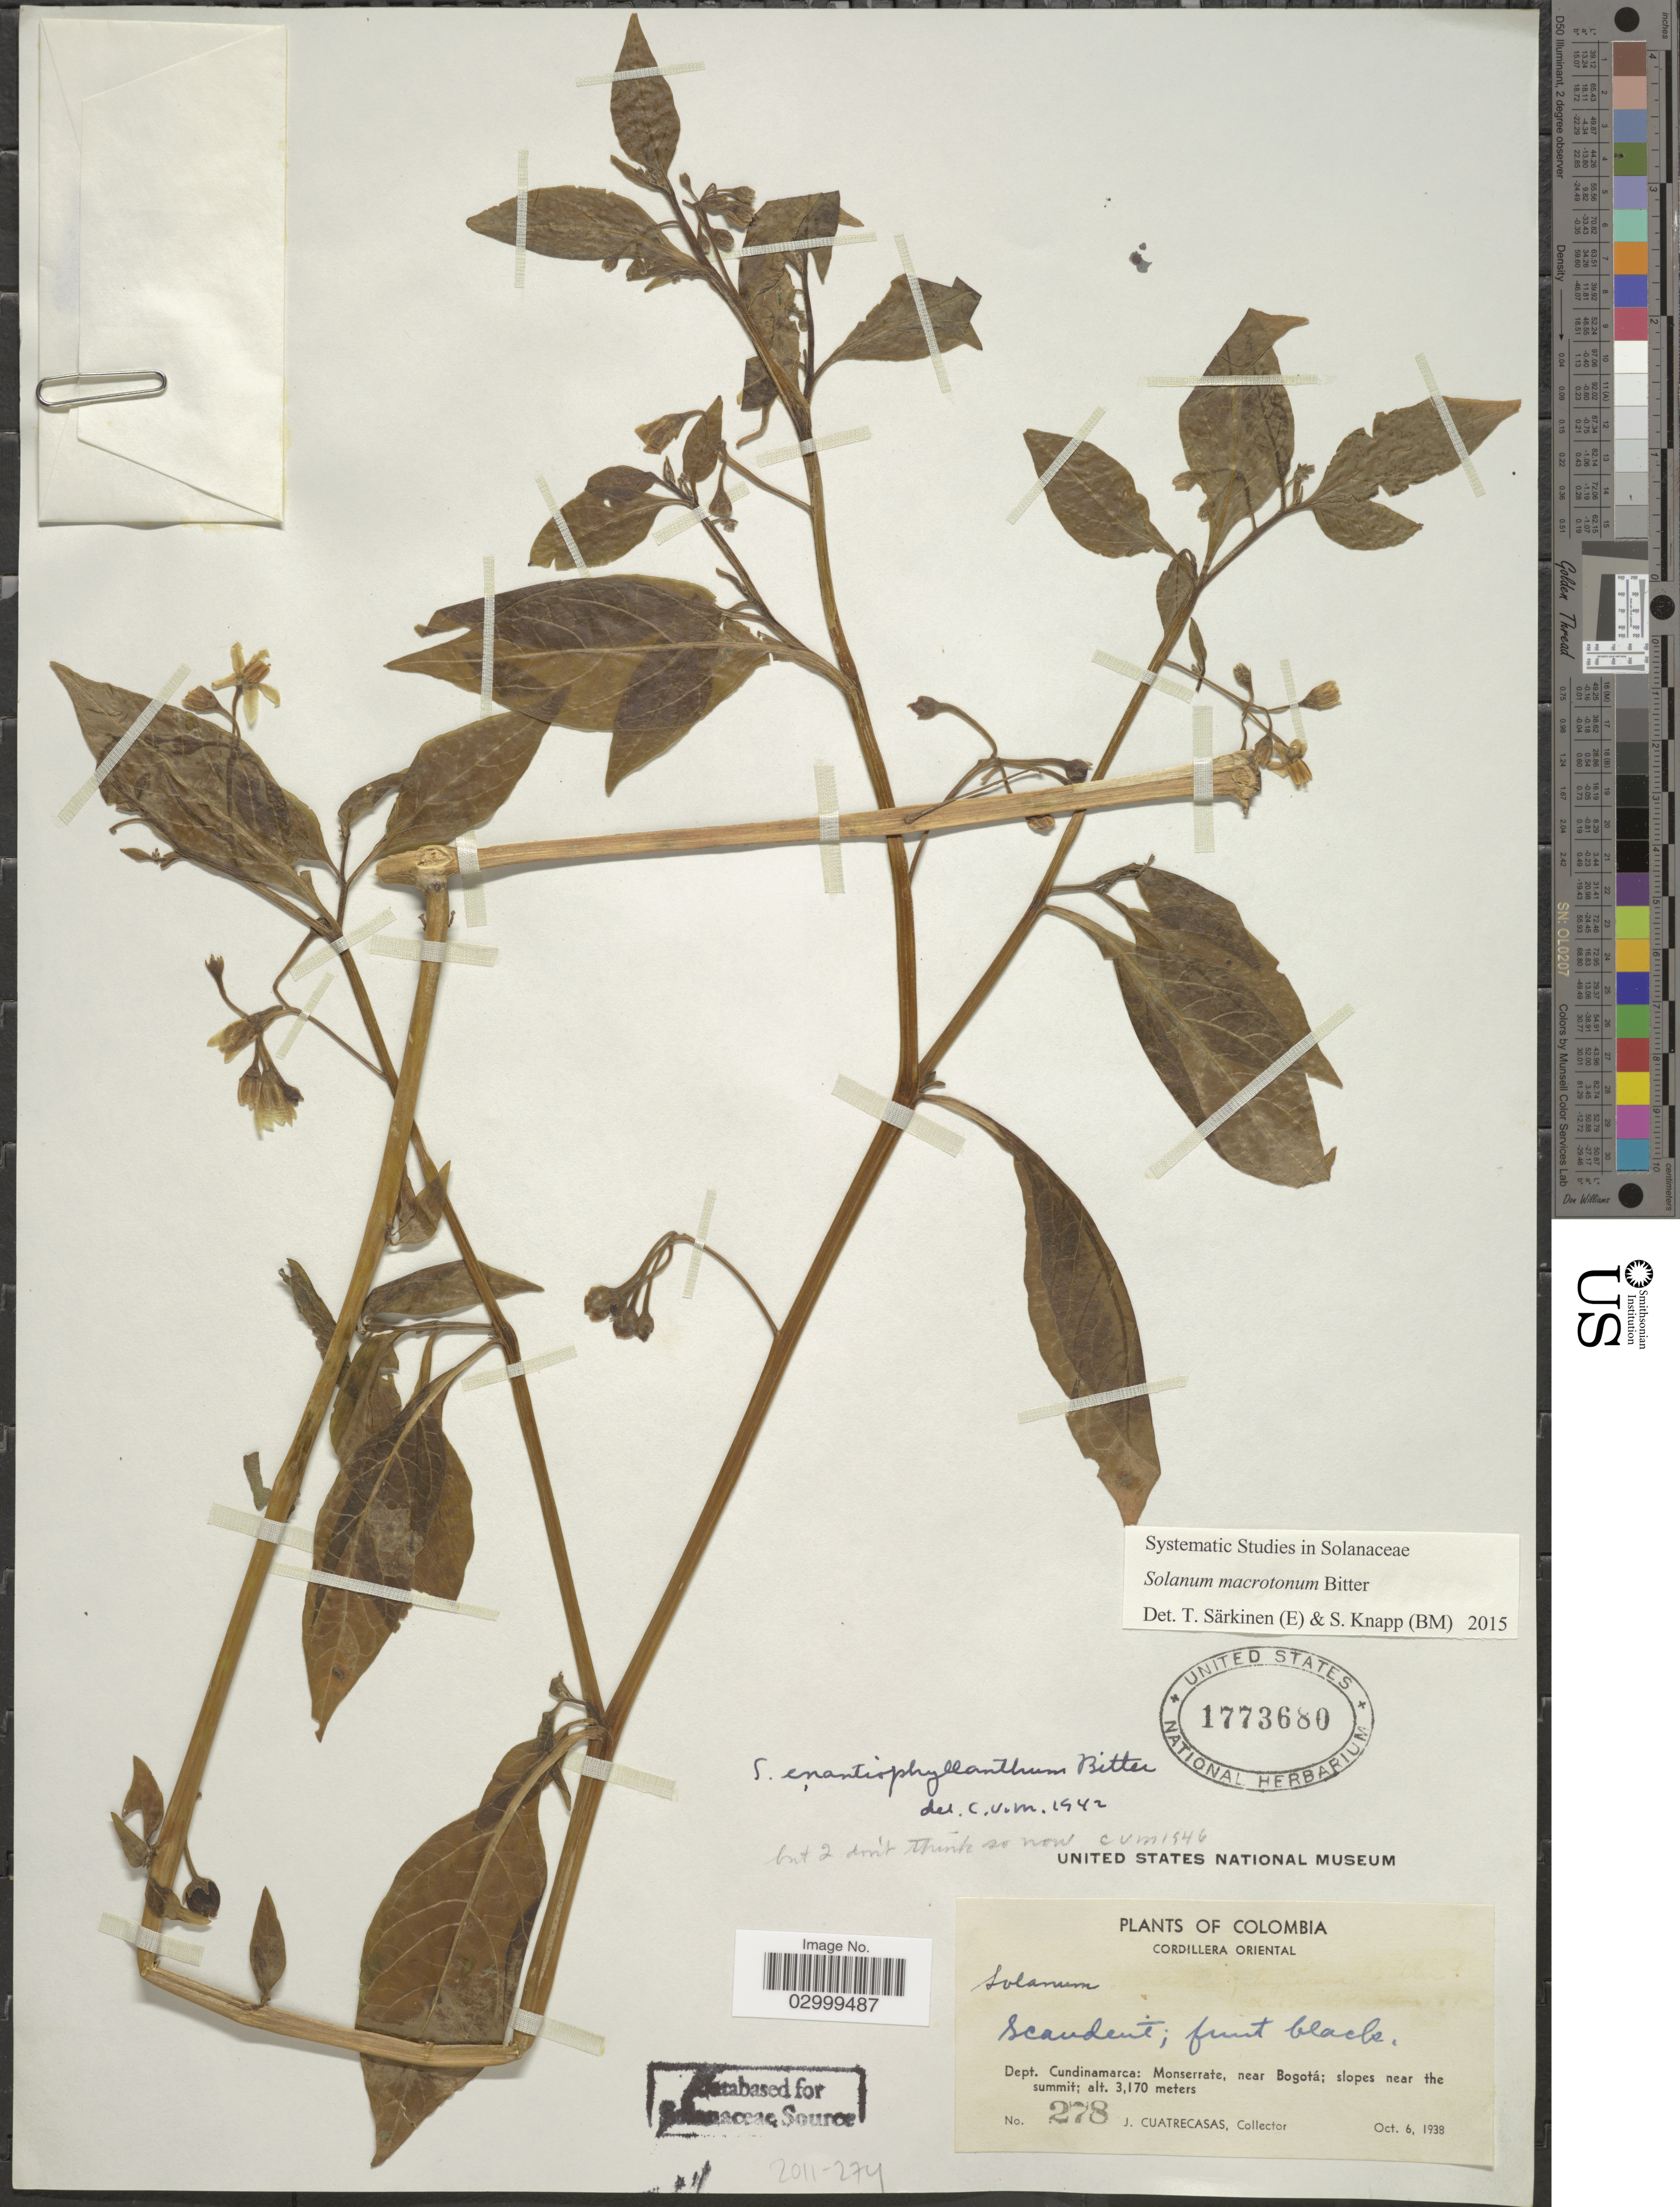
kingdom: Plantae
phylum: Tracheophyta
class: Magnoliopsida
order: Solanales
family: Solanaceae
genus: Solanum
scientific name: Solanum macrotonum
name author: Bitter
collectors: J. Cuatrecasas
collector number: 278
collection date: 1938-10-06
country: Colombia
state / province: Cundinamarca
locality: Cordillera Oriental. Dept. Cundinamarca: Monserrate, near Bogotá; slopes near the summit.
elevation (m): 3170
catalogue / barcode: US 1773680